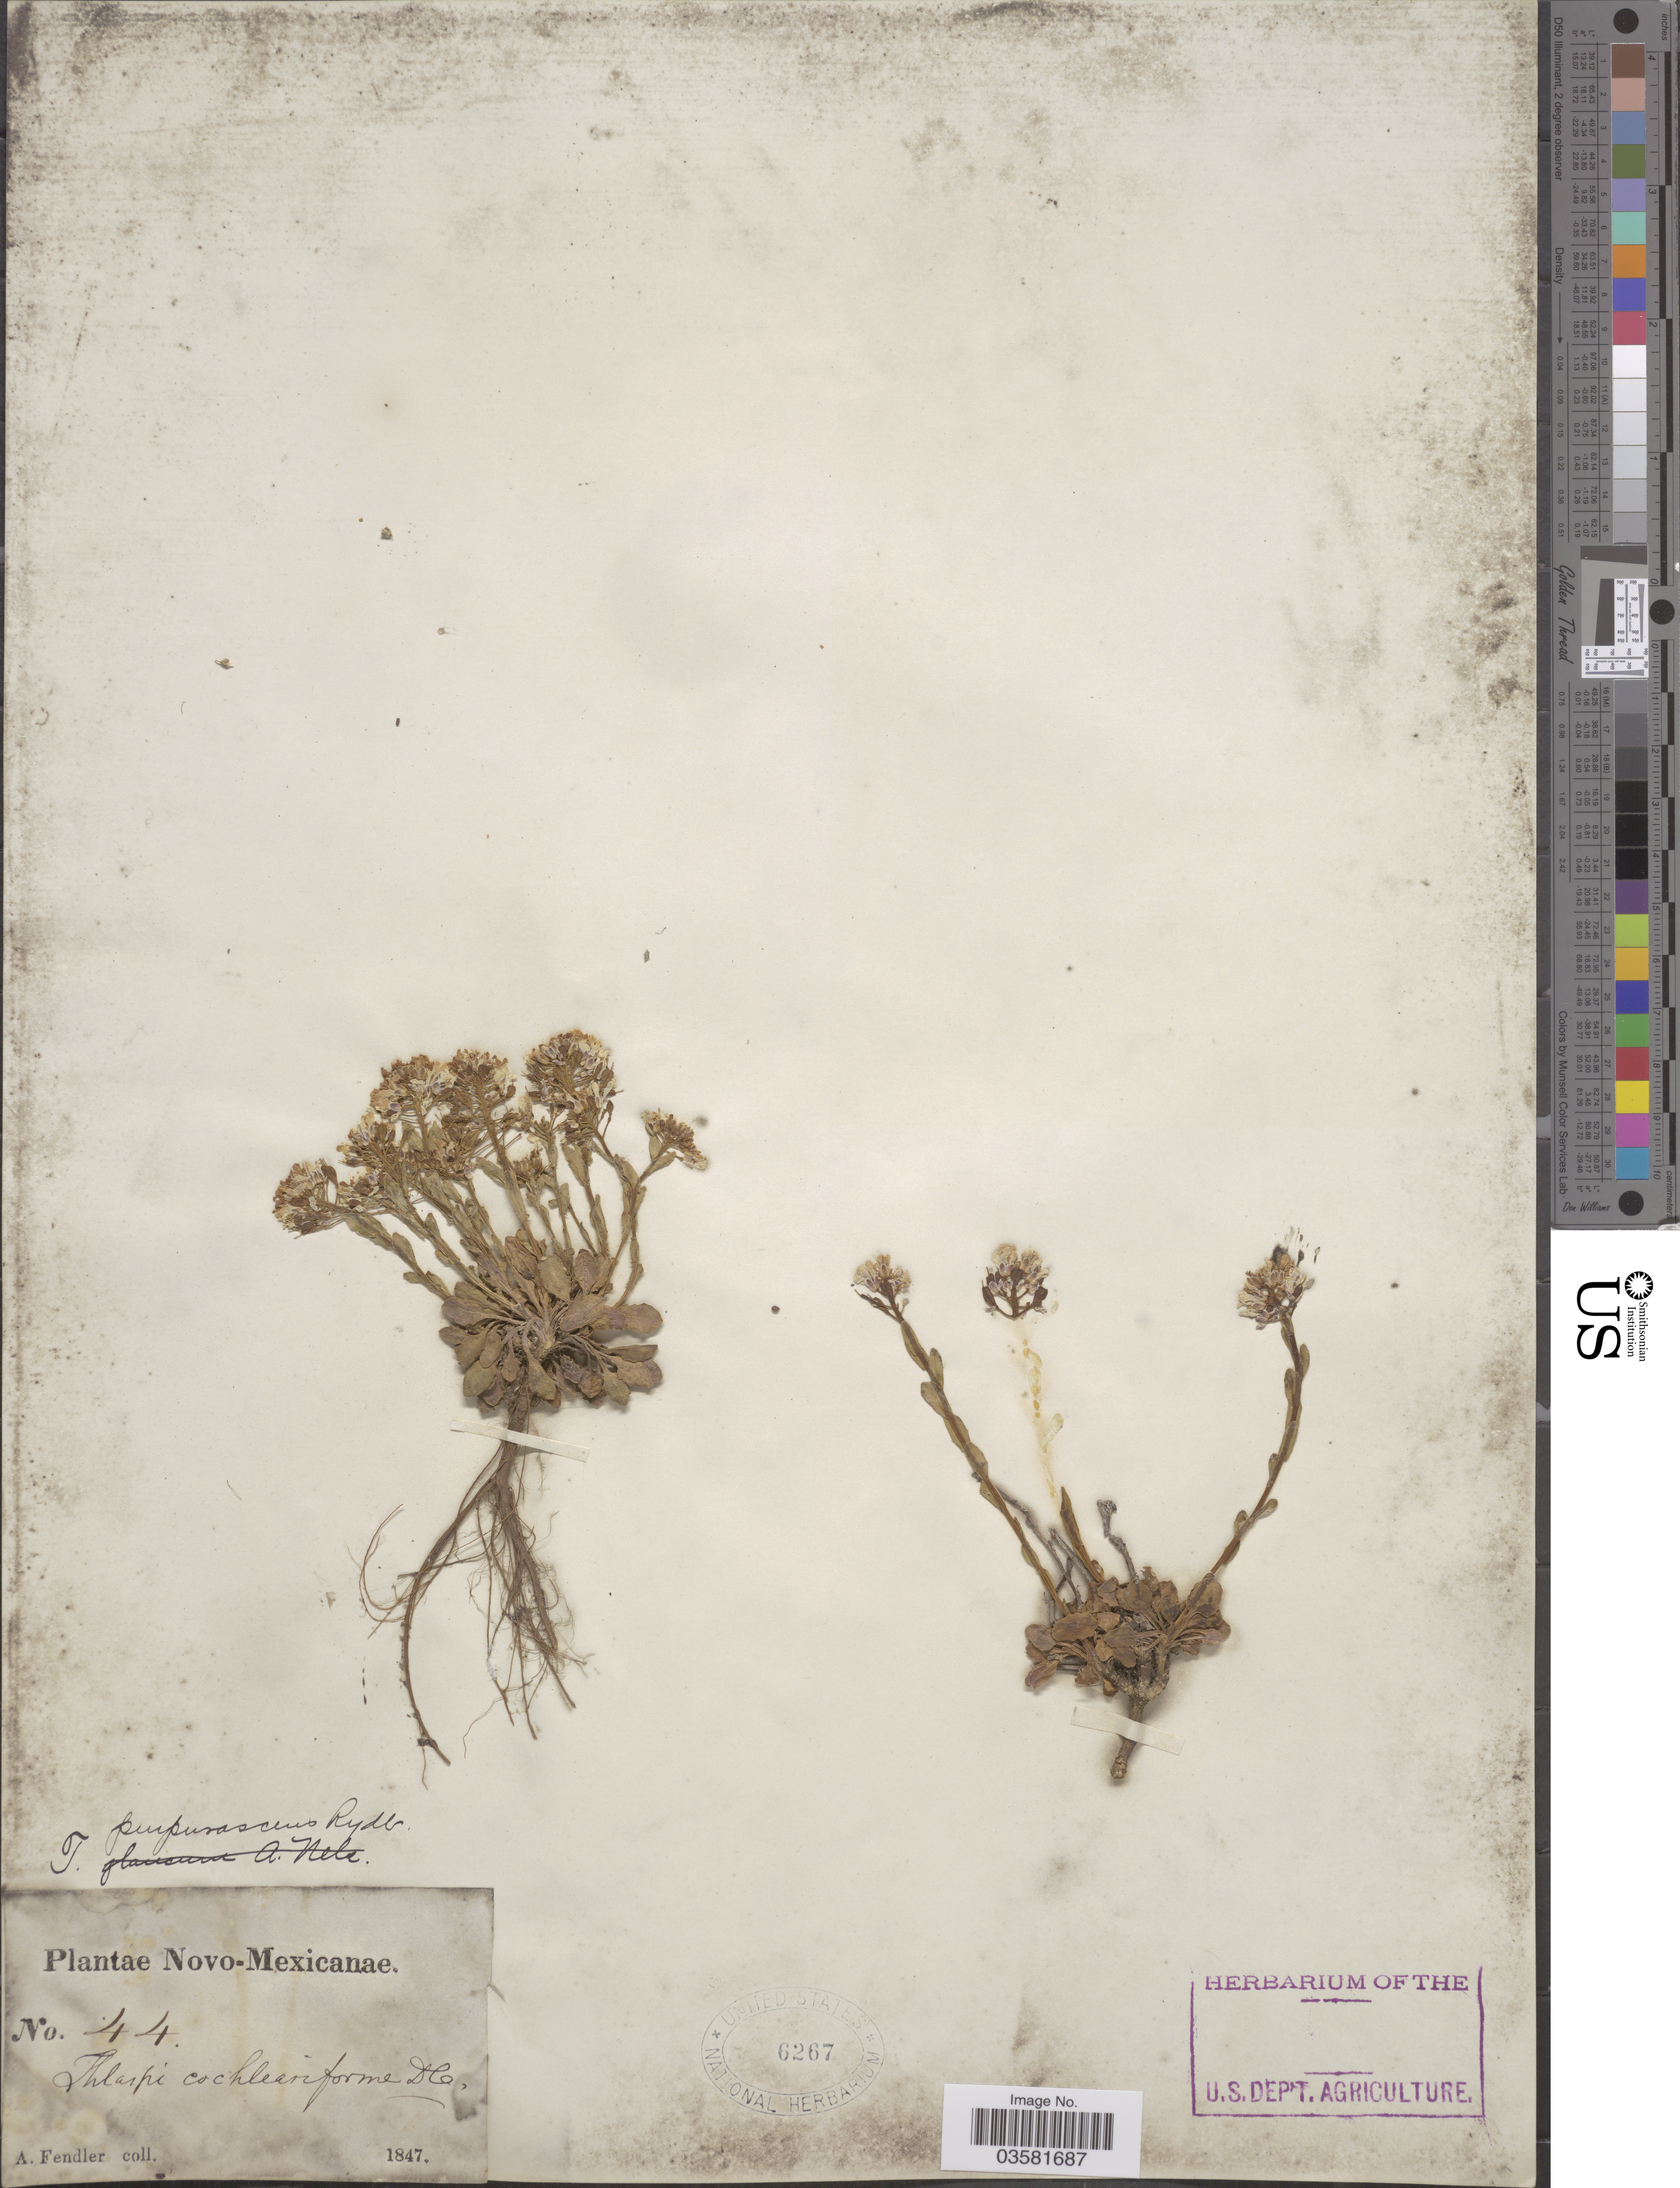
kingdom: Plantae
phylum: Tracheophyta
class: Magnoliopsida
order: Brassicales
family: Brassicaceae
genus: Thlaspi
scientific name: Thlaspi montanum var. fendleri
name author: (A. Gray) P.K. Holmgren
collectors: A. Fendler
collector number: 44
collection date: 1847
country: United States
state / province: New Mexico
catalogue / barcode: US 6267